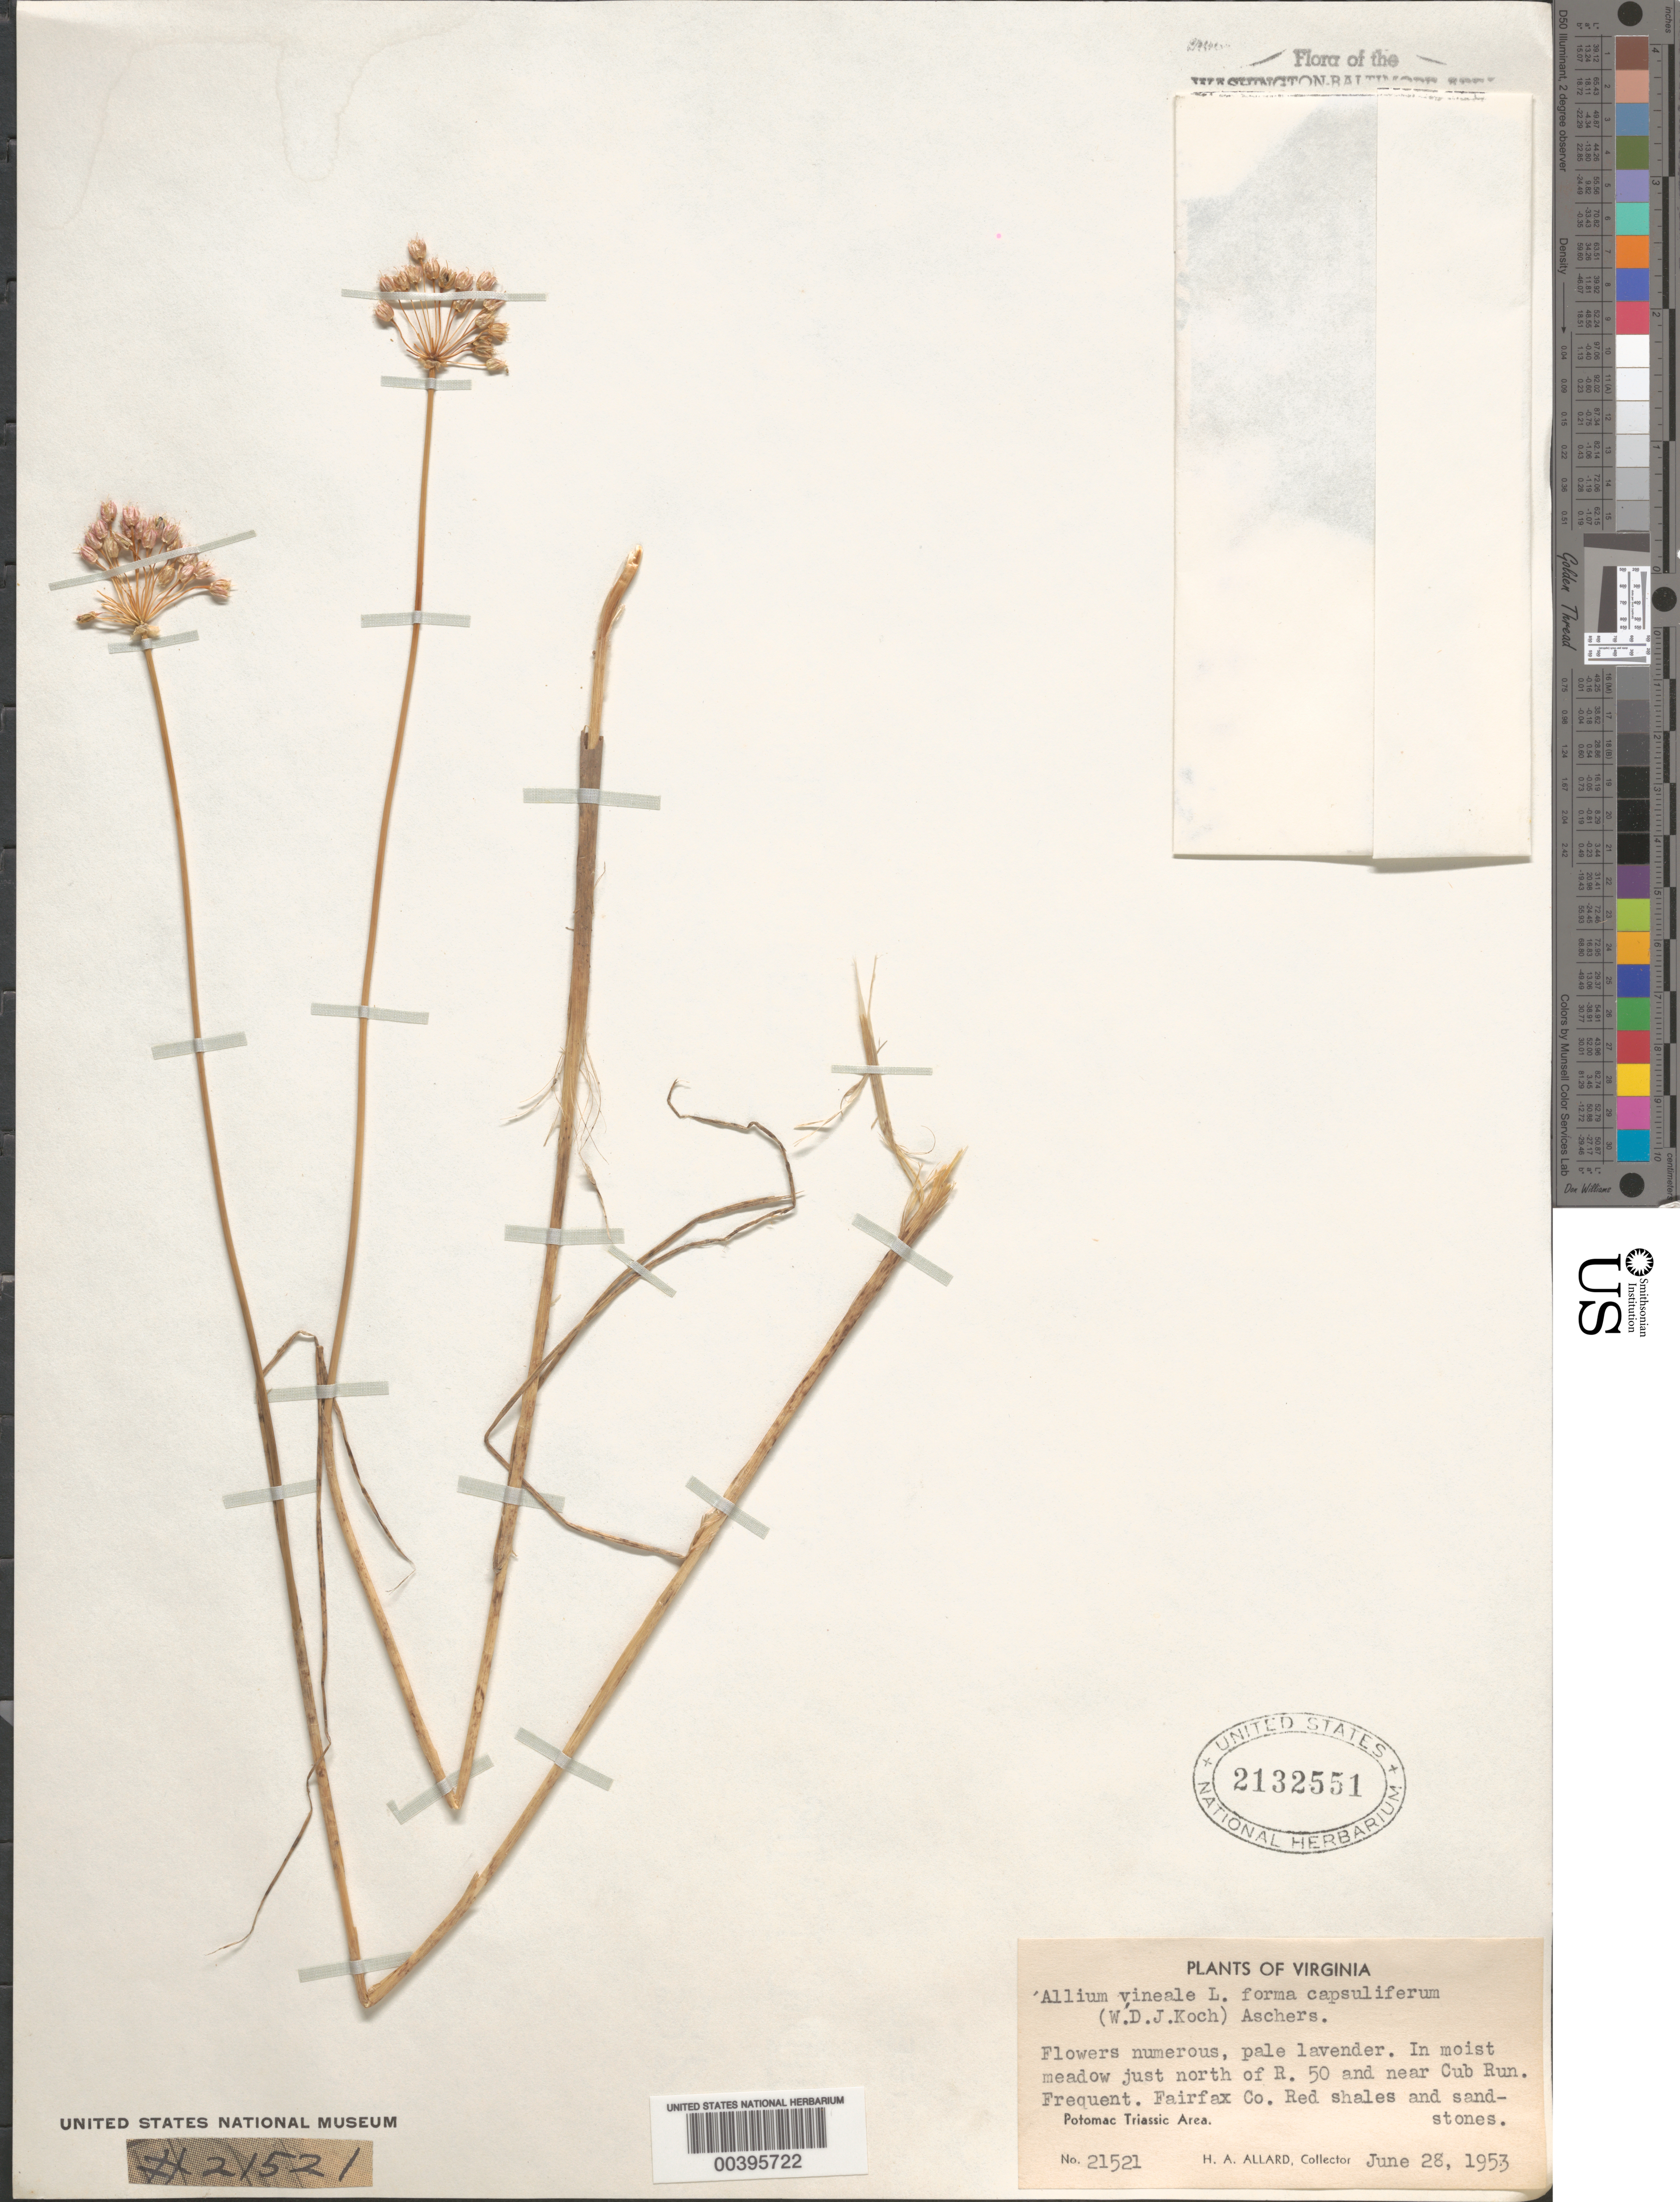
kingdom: Plantae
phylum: Tracheophyta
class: Liliopsida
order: Asparagales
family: Amaryllidaceae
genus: Allium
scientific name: Allium vineale f. capsuliferum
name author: (W.J.D. Koch) Aschers.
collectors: H. A. Allard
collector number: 21521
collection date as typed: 28 Jun 1953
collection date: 1953-06-28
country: United States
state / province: Virginia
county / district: Fairfax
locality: North of Route 50, near Cub Run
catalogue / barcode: US 2132551